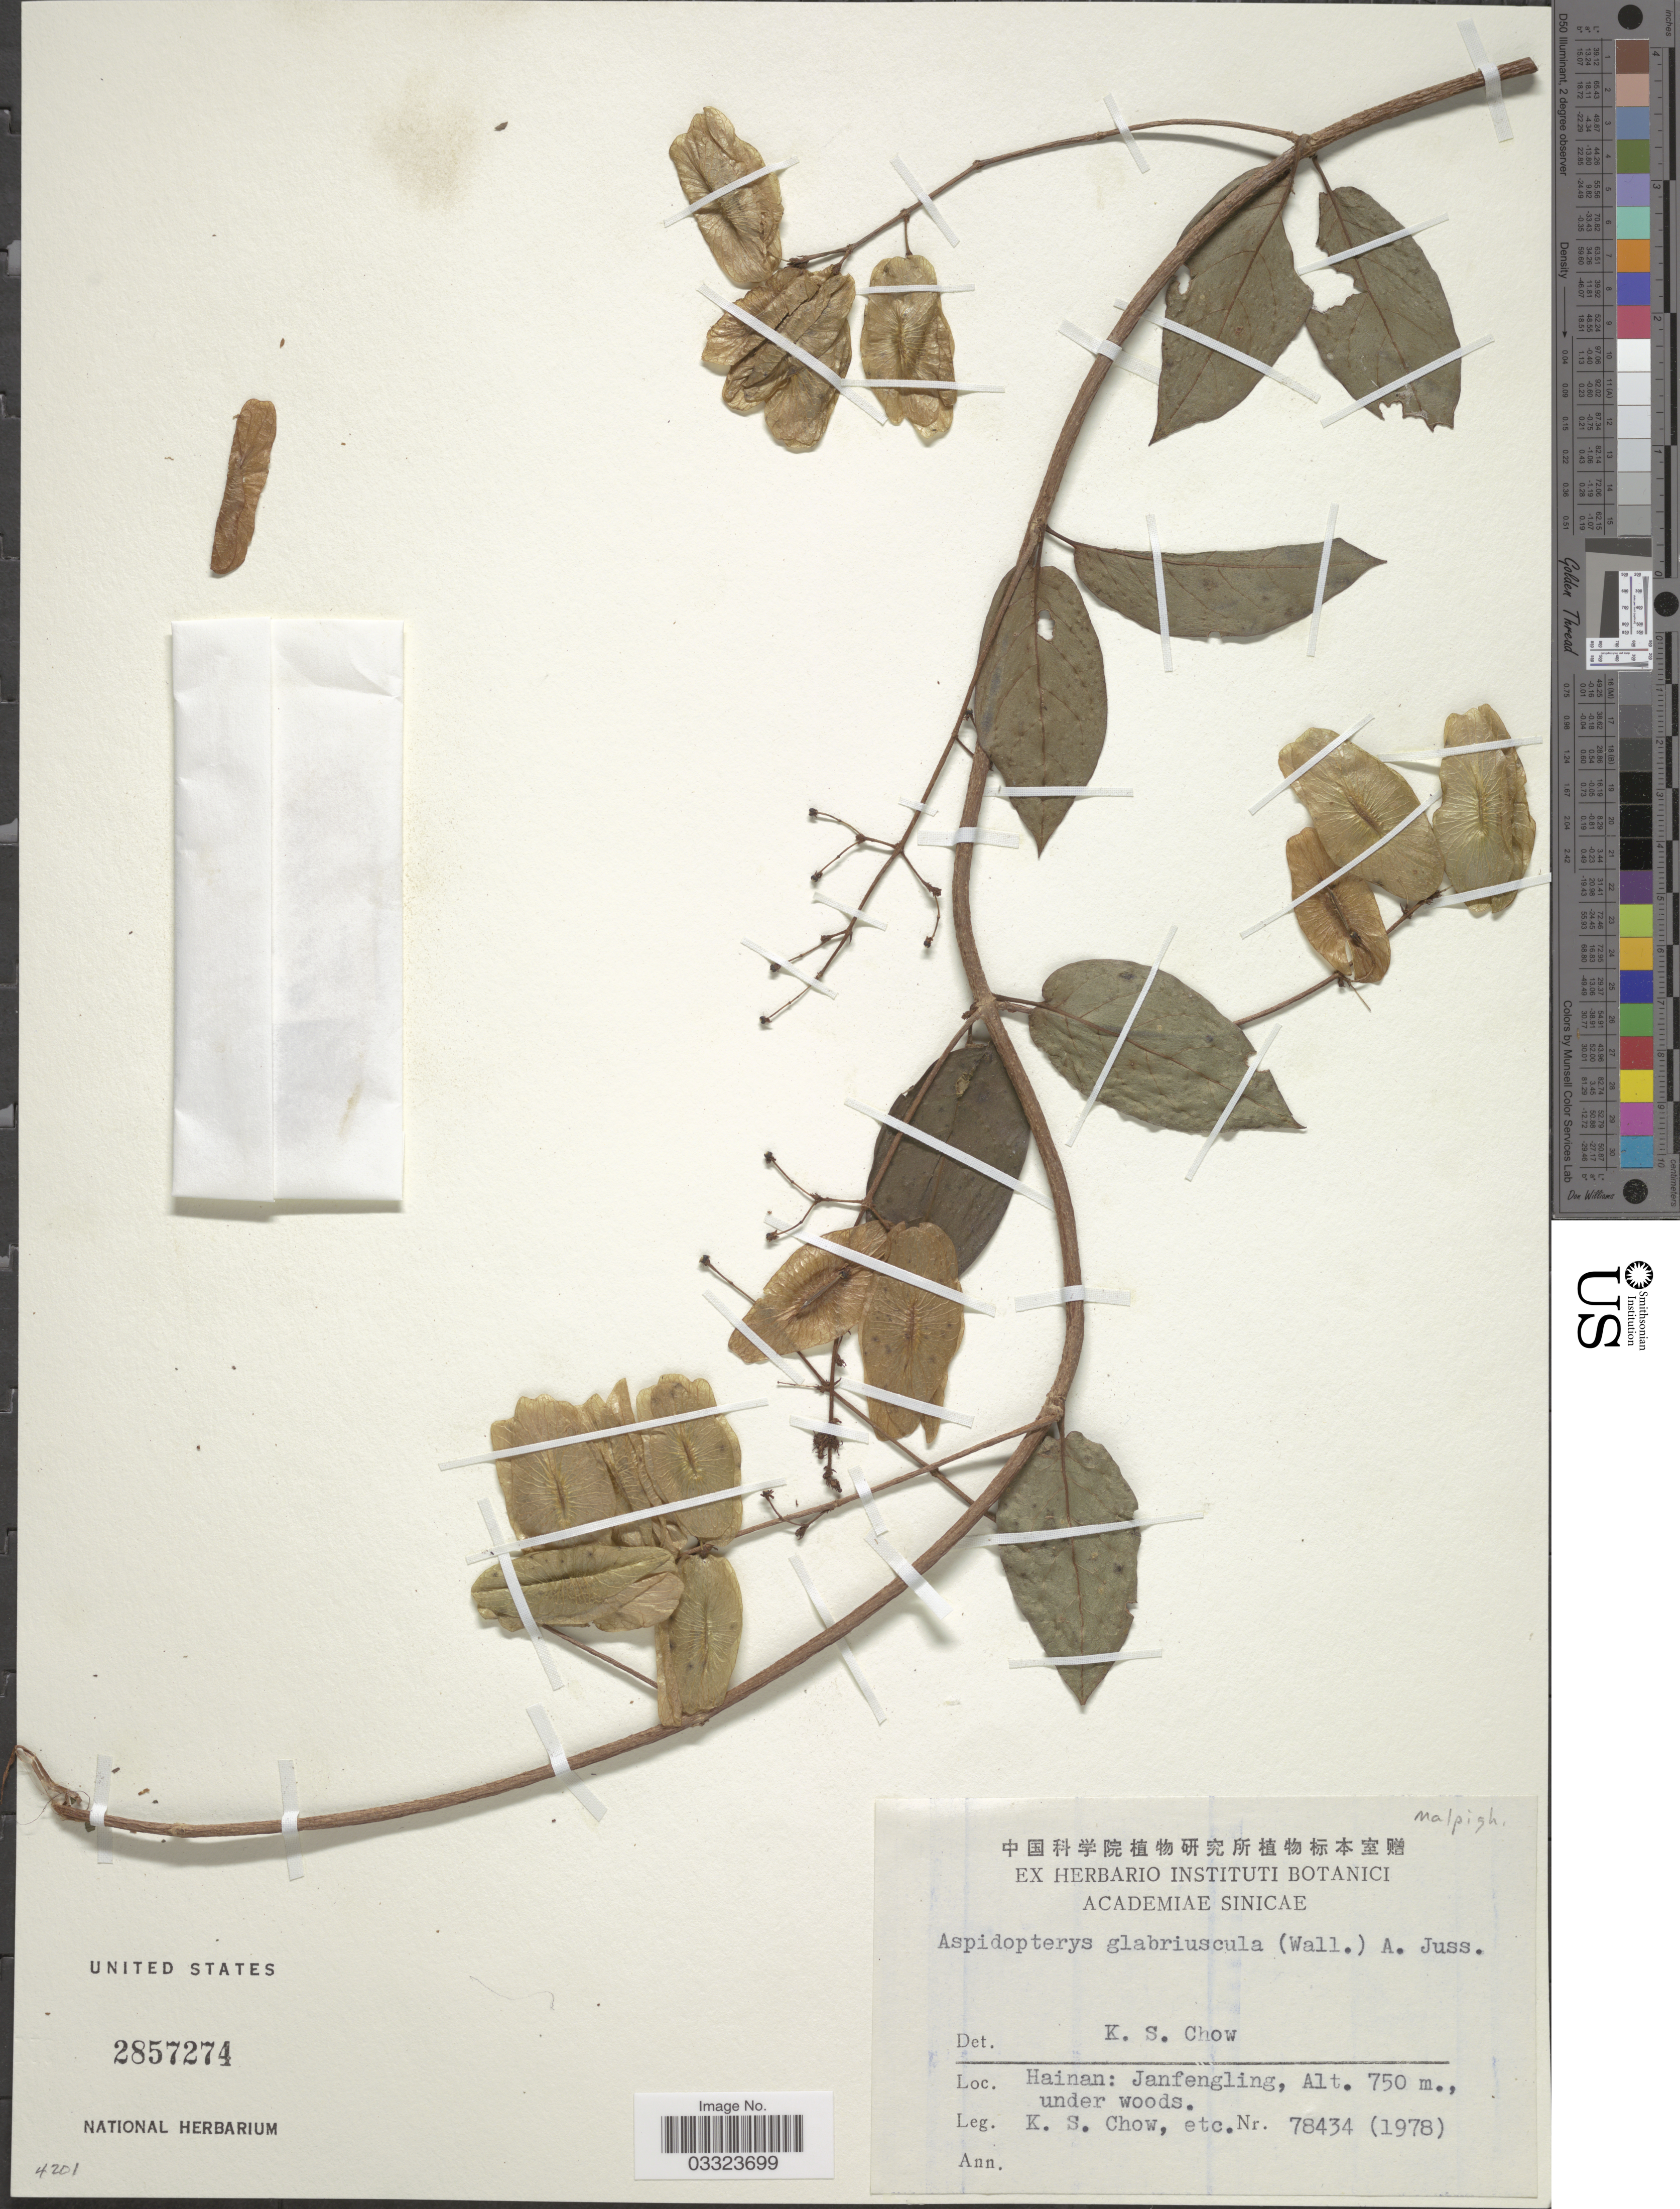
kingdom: Plantae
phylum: Tracheophyta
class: Magnoliopsida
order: Malpighiales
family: Malpighiaceae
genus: Aspidopterys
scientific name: Aspidopterys glabriuscula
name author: A. Juss.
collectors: K. S. Chow & et al.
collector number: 78434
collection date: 1978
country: China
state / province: Hainan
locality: Janfengling.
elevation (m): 750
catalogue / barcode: US 2857274